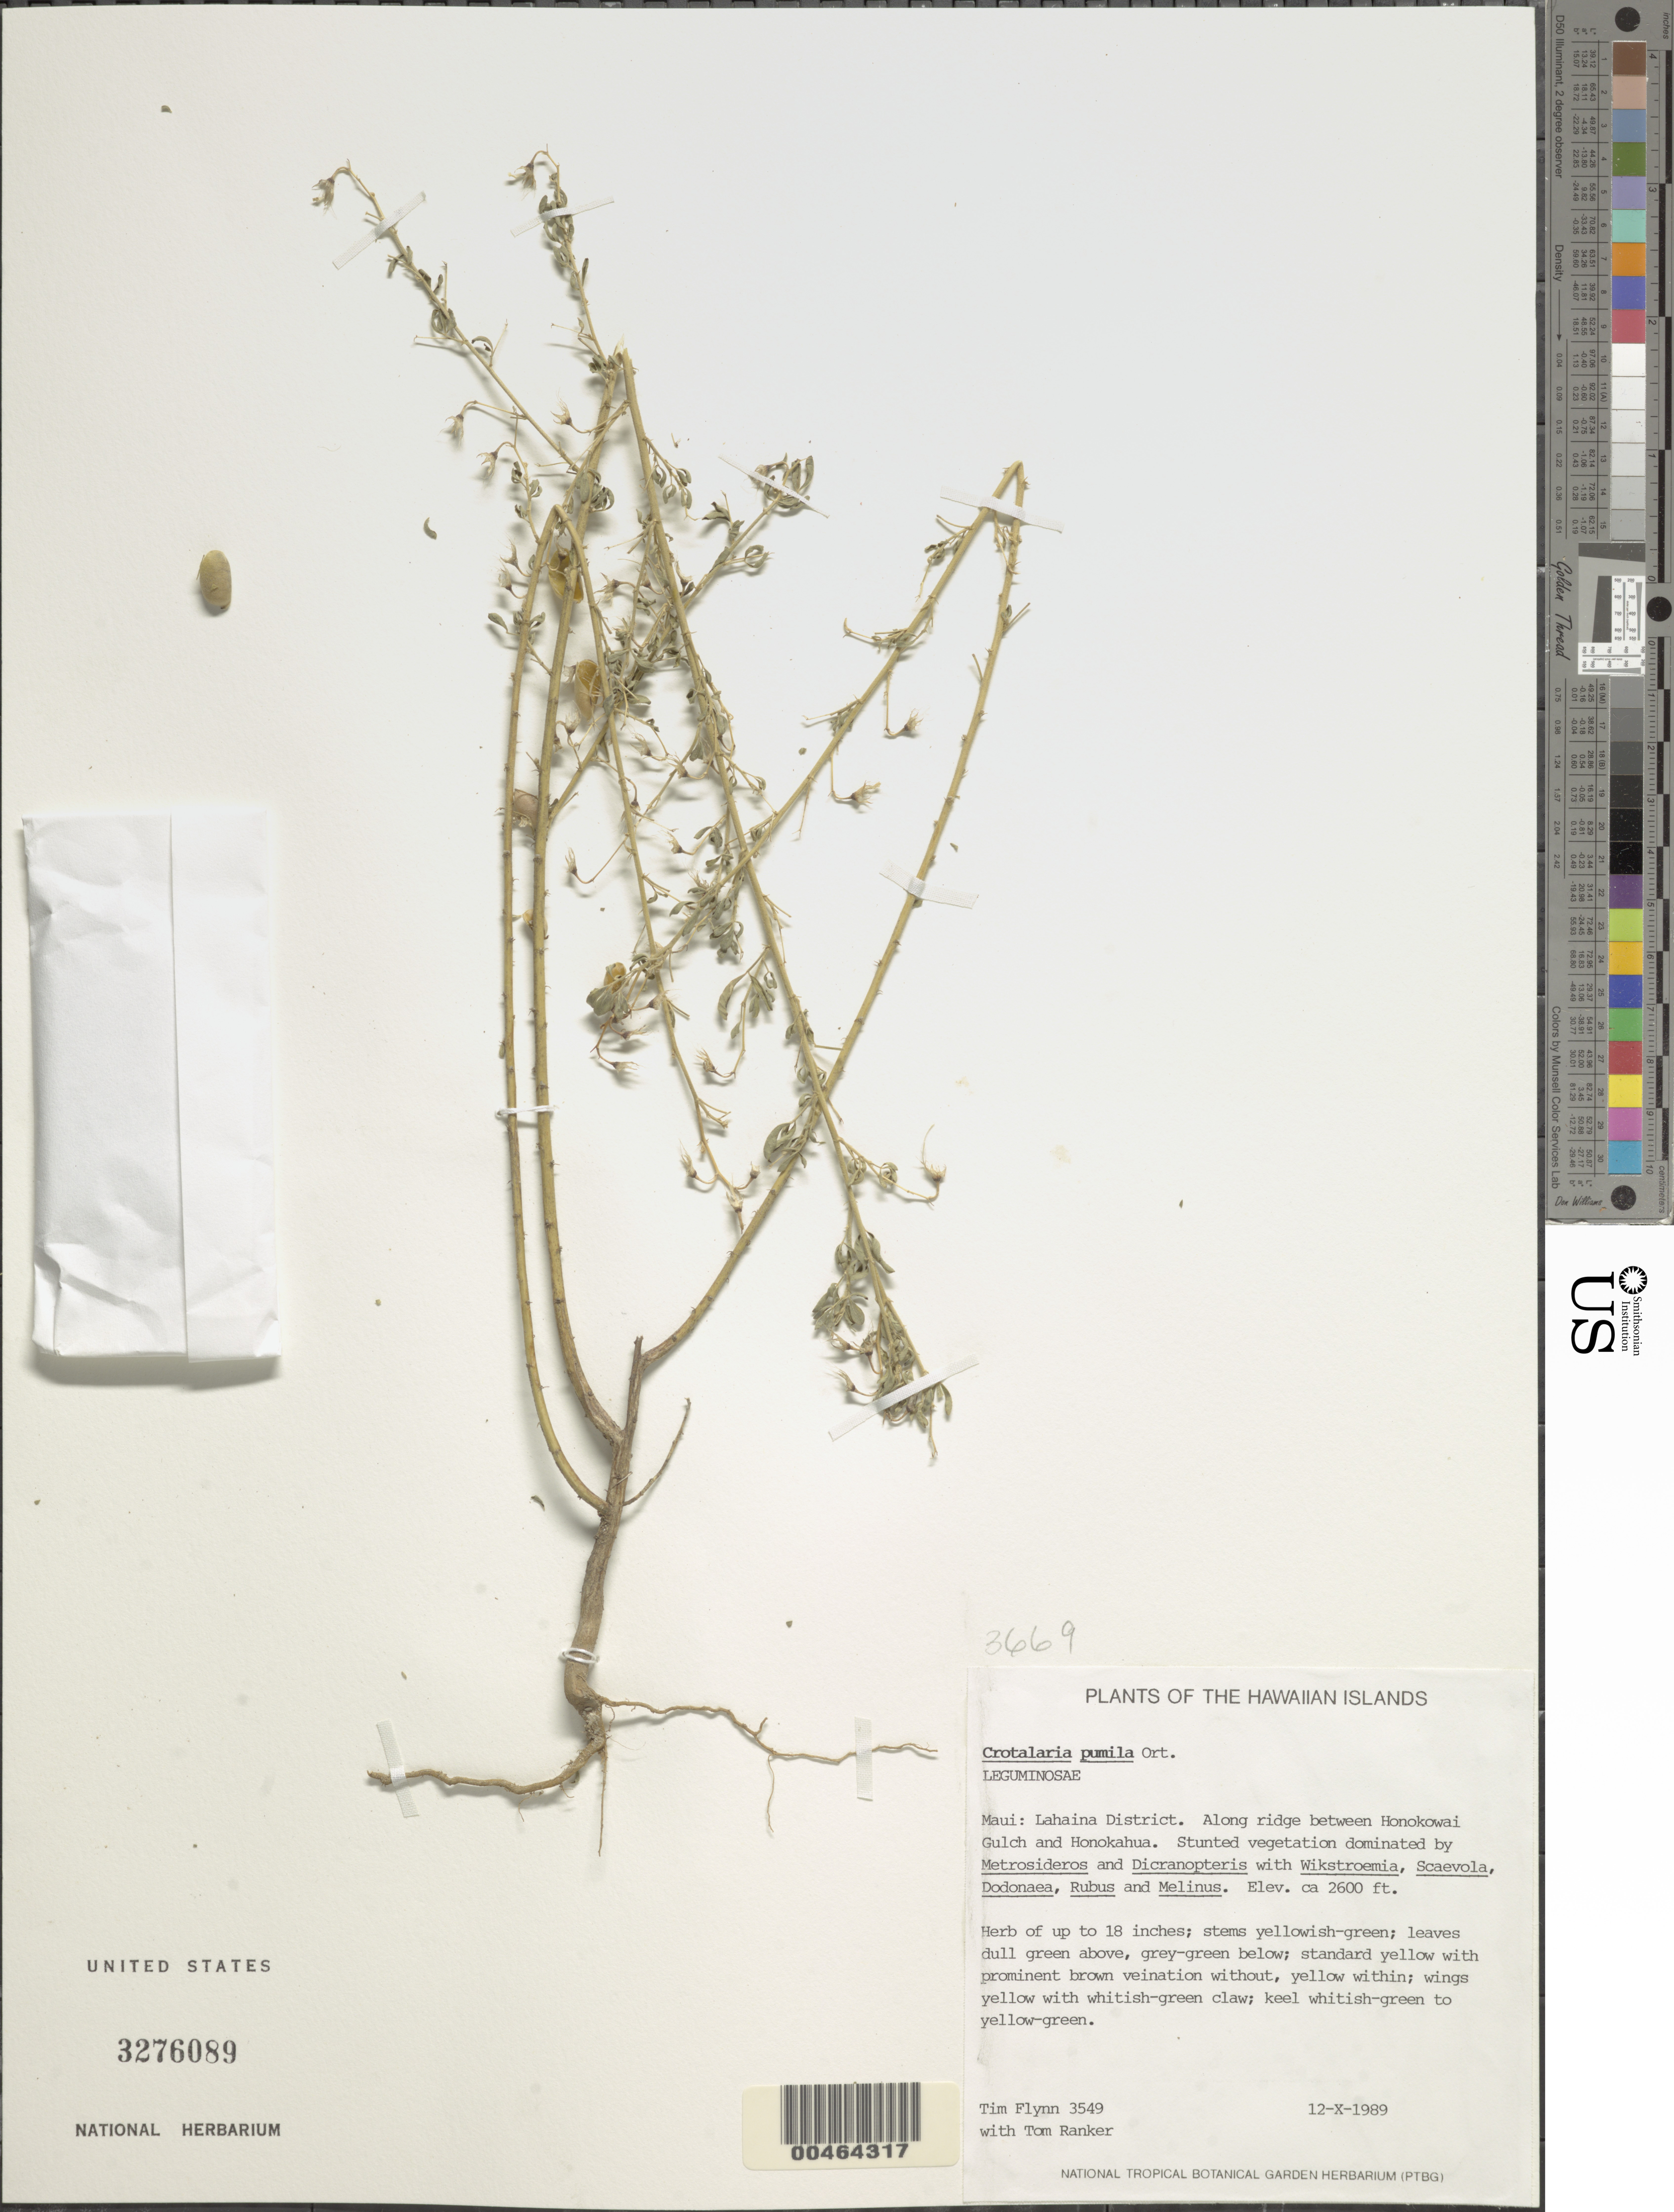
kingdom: Plantae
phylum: Tracheophyta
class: Magnoliopsida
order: Fabales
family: Fabaceae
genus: Crotalaria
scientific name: Crotalaria pumila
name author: Ortega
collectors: T. W. Flynn & T. A. Ranker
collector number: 3549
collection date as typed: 12 Oct 1989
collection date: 1989-10-12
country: United States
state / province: Hawaii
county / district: Maui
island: Maui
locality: Lahaina District. Along ridge between Honokowai Gulch and Honokahua.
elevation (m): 792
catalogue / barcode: US 3276089